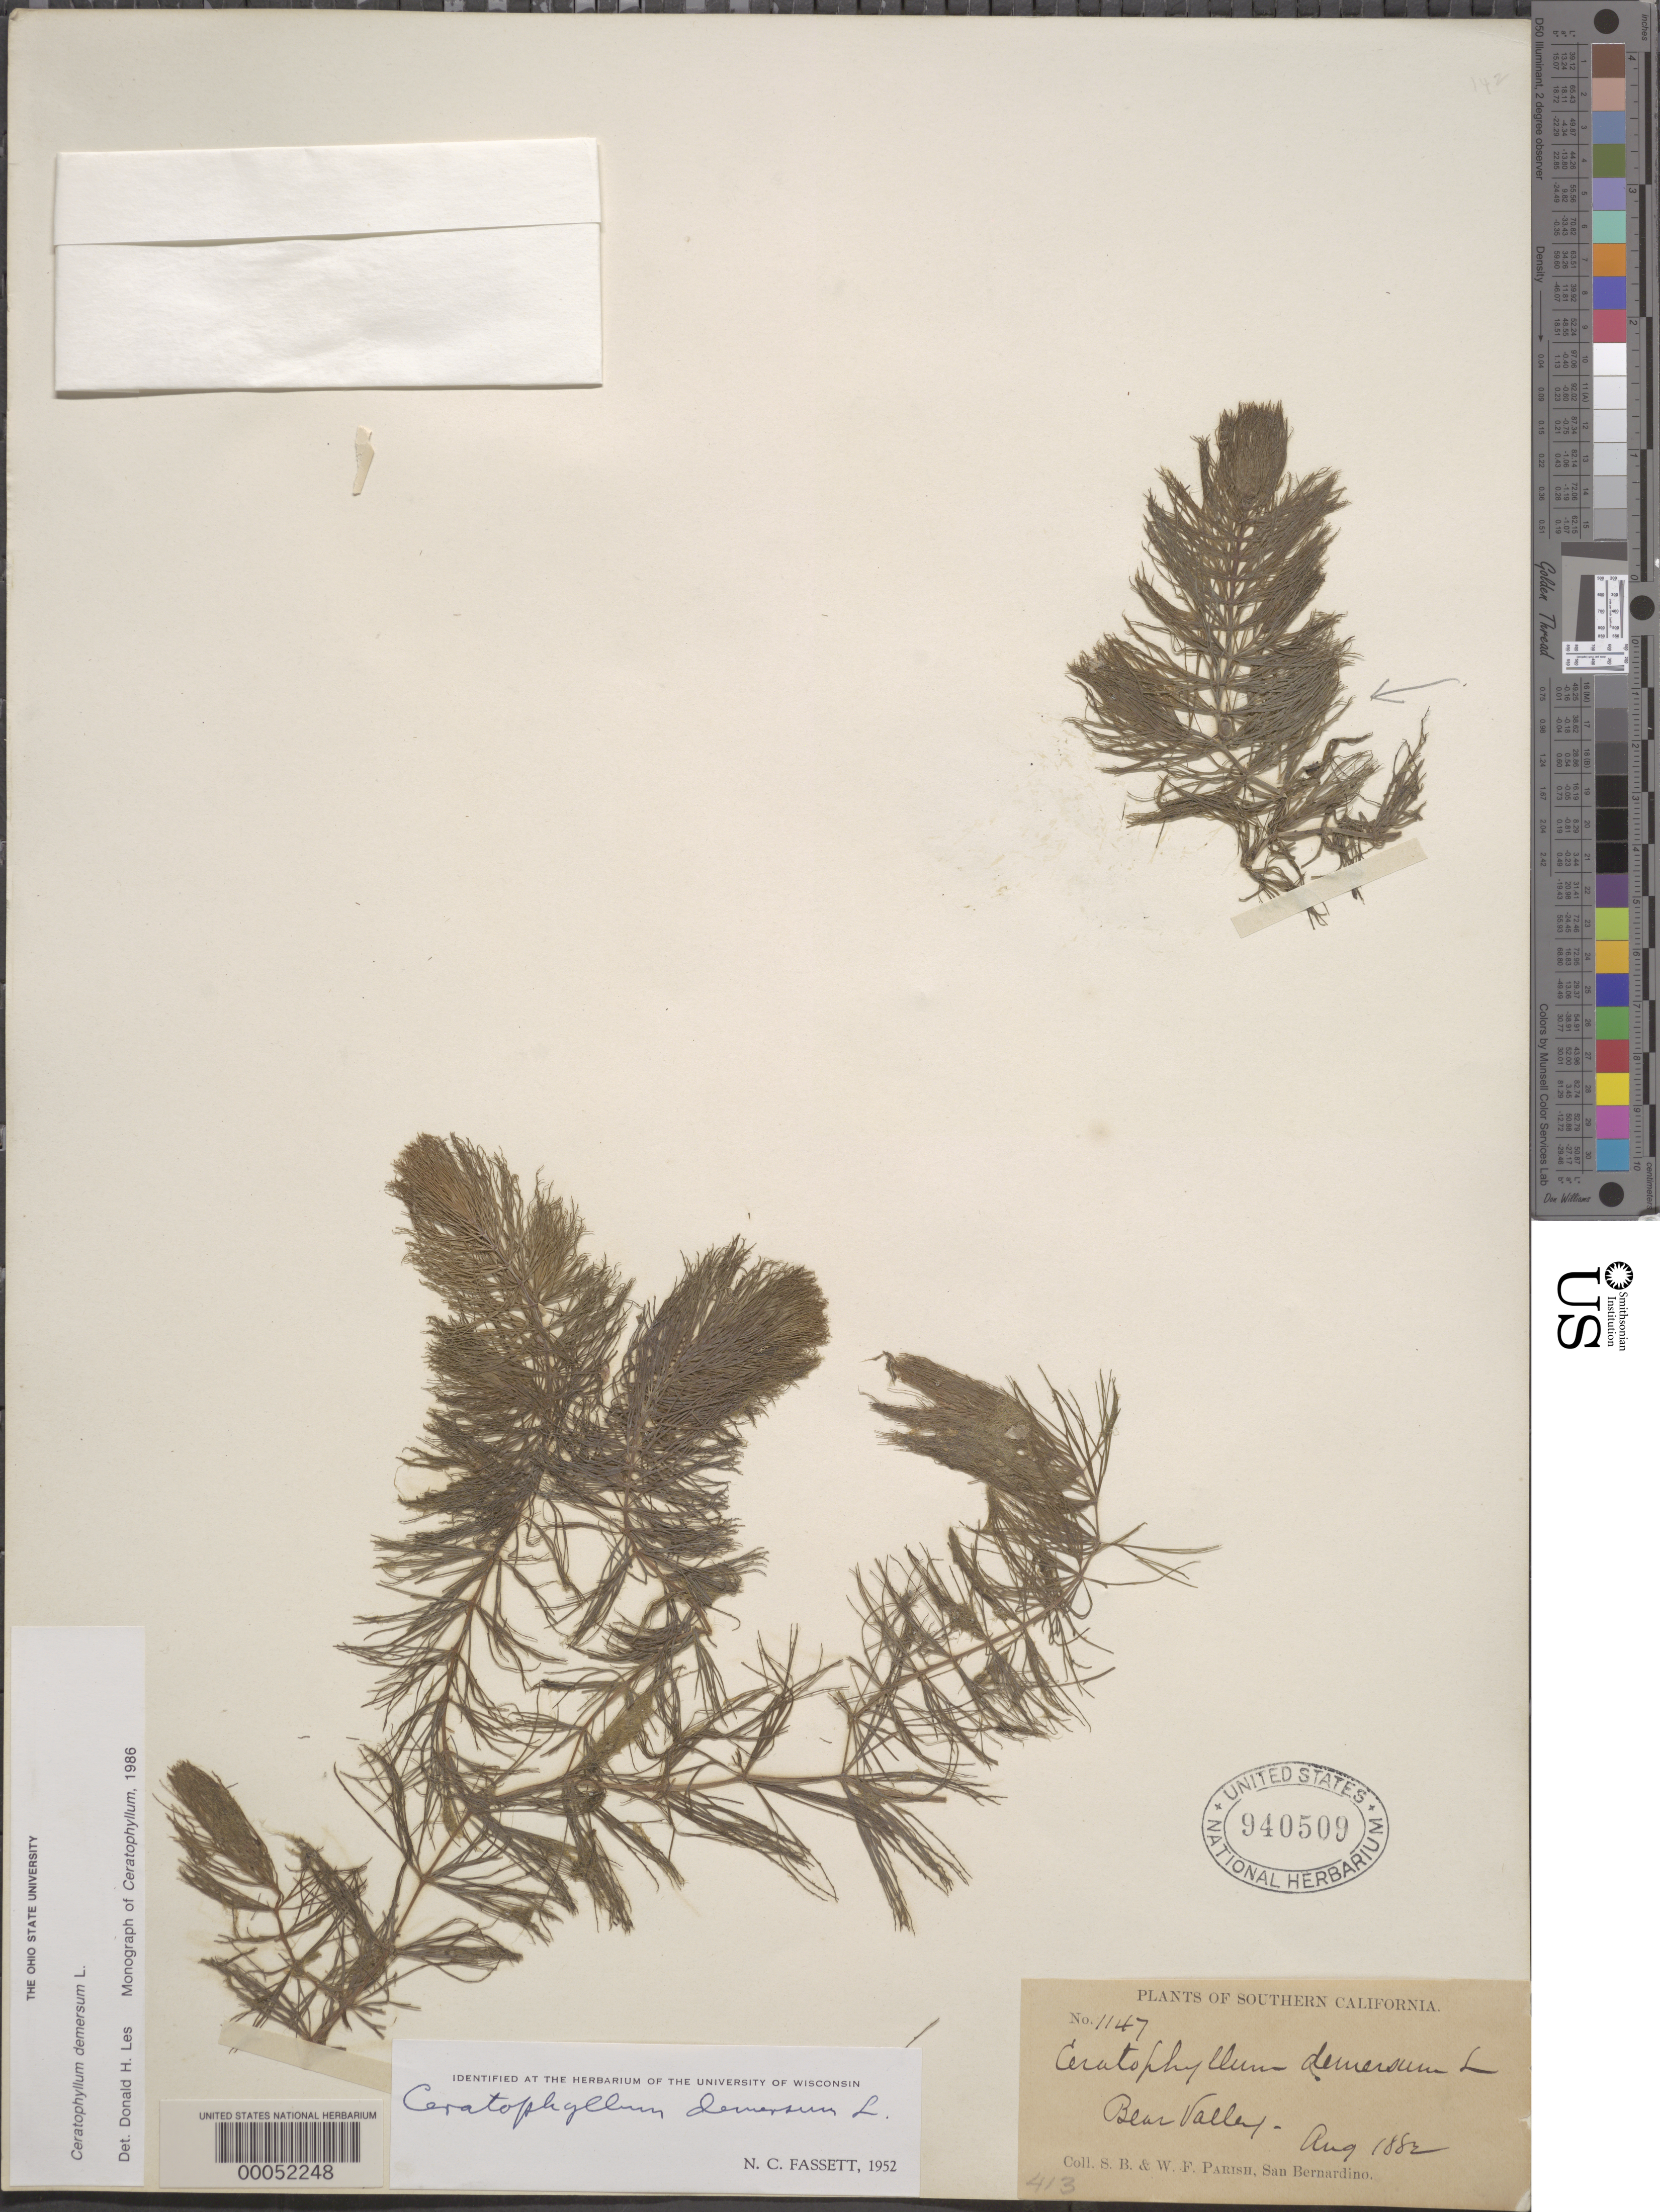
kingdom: Plantae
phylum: Tracheophyta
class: Magnoliopsida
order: Ceratophyllales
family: Ceratophyllaceae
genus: Ceratophyllum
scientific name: Ceratophyllum demersum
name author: L.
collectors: W. F. Parish & S. B. Parish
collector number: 1147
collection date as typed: Aug 1882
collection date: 1882-08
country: United States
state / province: California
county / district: San Bernardino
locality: Bear valley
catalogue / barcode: US 940509